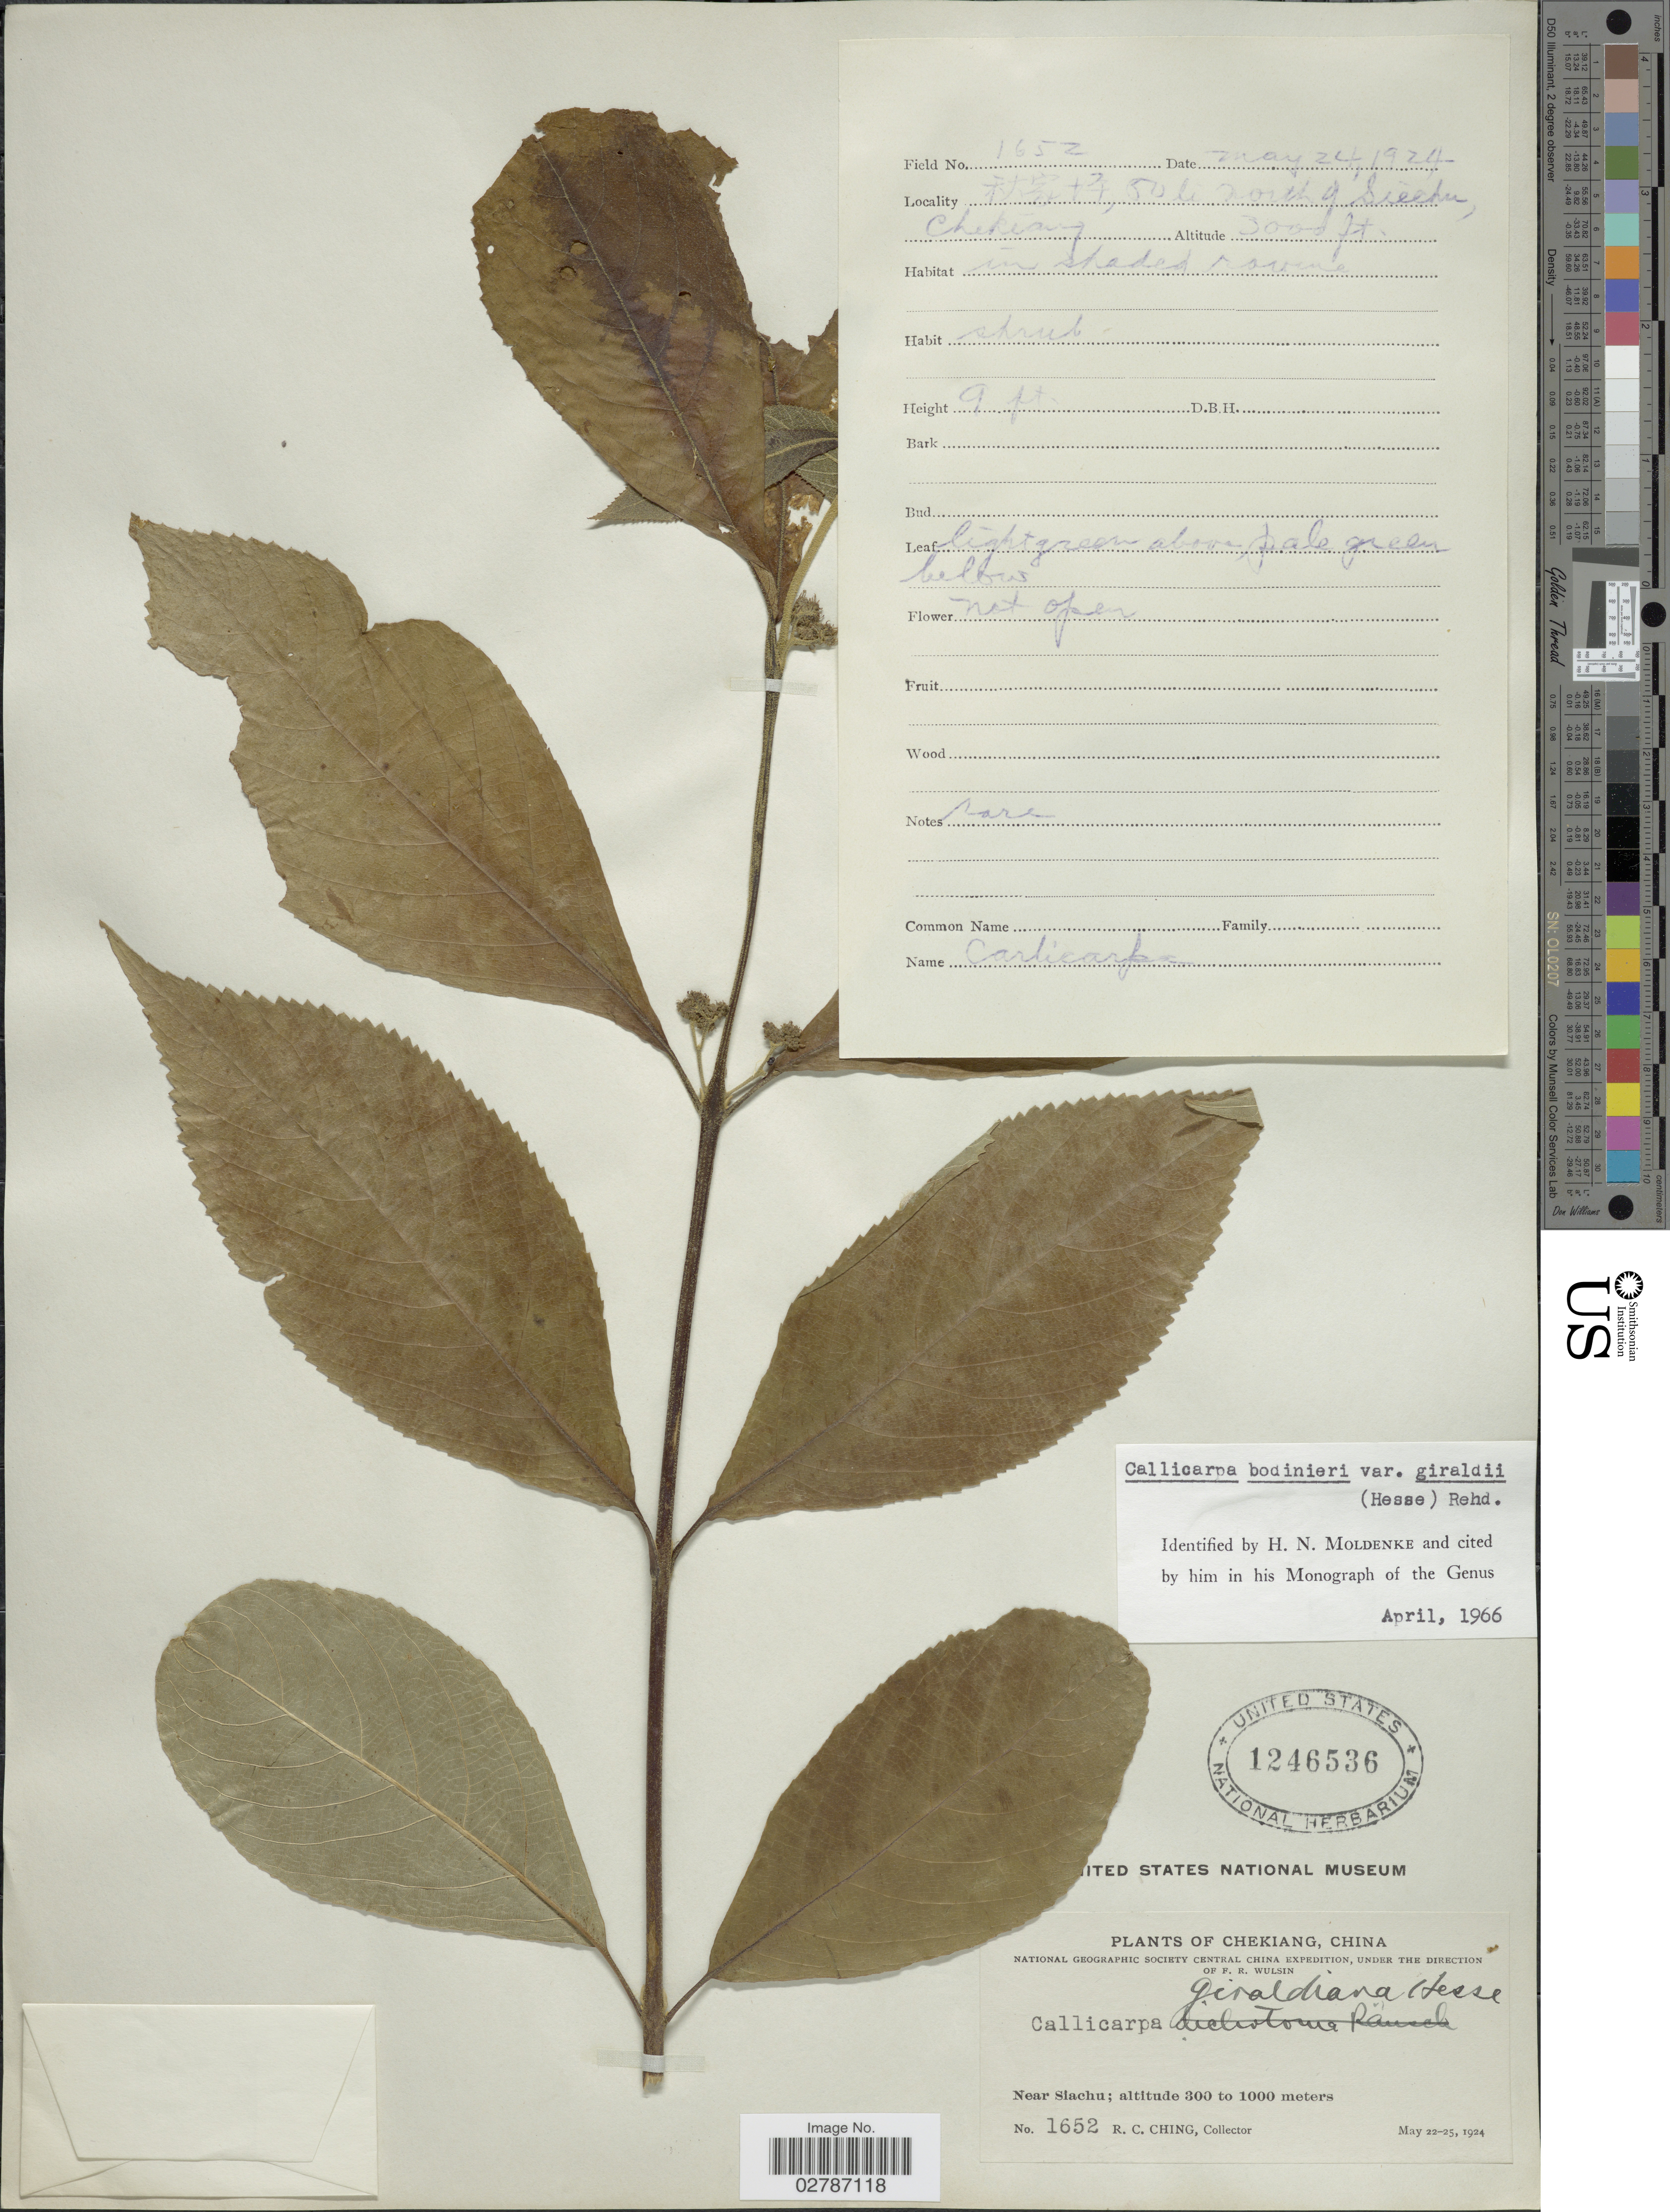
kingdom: Plantae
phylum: Tracheophyta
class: Magnoliopsida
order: Lamiales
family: Lamiaceae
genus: Callicarpa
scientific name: Callicarpa bodinieri var. giraldii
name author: (Hesse ex Rehder) Rehder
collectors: R. C. Ching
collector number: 1652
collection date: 1924-05-24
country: China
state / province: Zhejiang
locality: Chekiang. Near Siachu. 50 li south of Siechu.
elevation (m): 914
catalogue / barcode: US 1246536